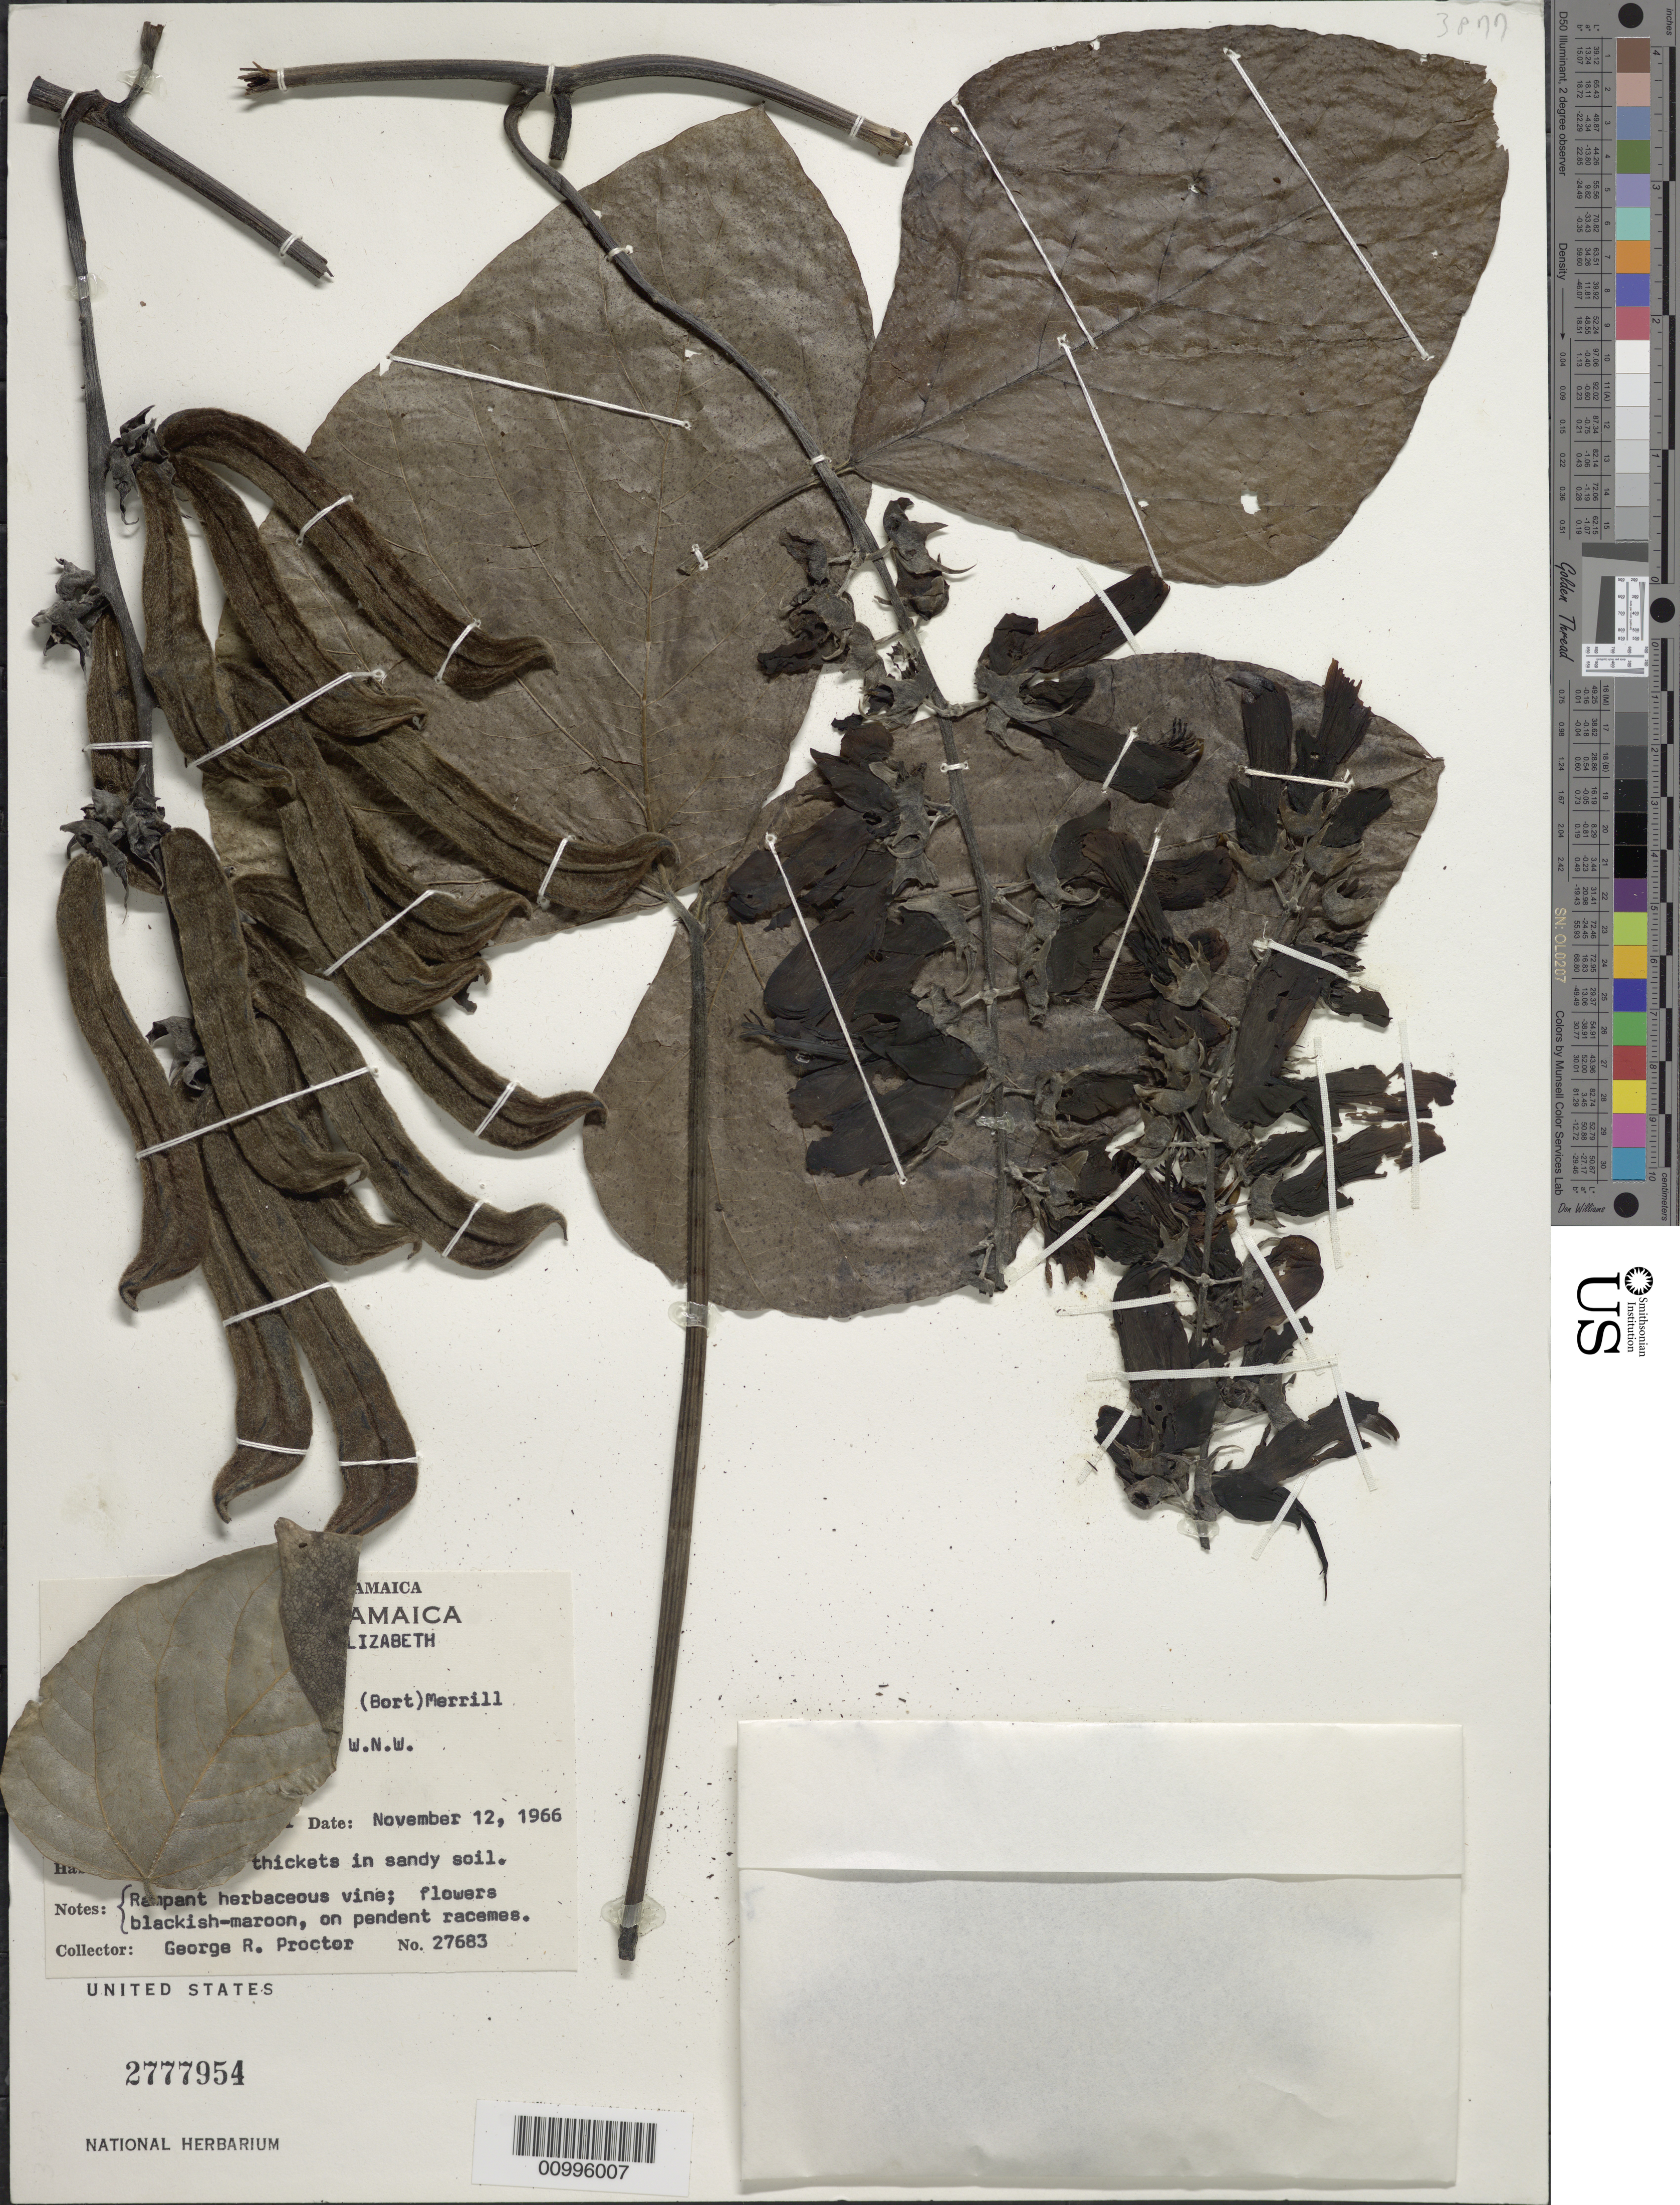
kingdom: Plantae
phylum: Tracheophyta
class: Magnoliopsida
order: Fabales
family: Fabaceae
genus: Mucuna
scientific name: Mucuna deeringiana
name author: (Bort) Merr.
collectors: G. R. Proctor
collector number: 276583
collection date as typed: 12 Nov 1966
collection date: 1966-11-12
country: Jamaica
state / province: Saint Elizabeth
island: Jamaica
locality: Punches district, W.N.W.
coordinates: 0 N, 0 E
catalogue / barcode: US 2777954